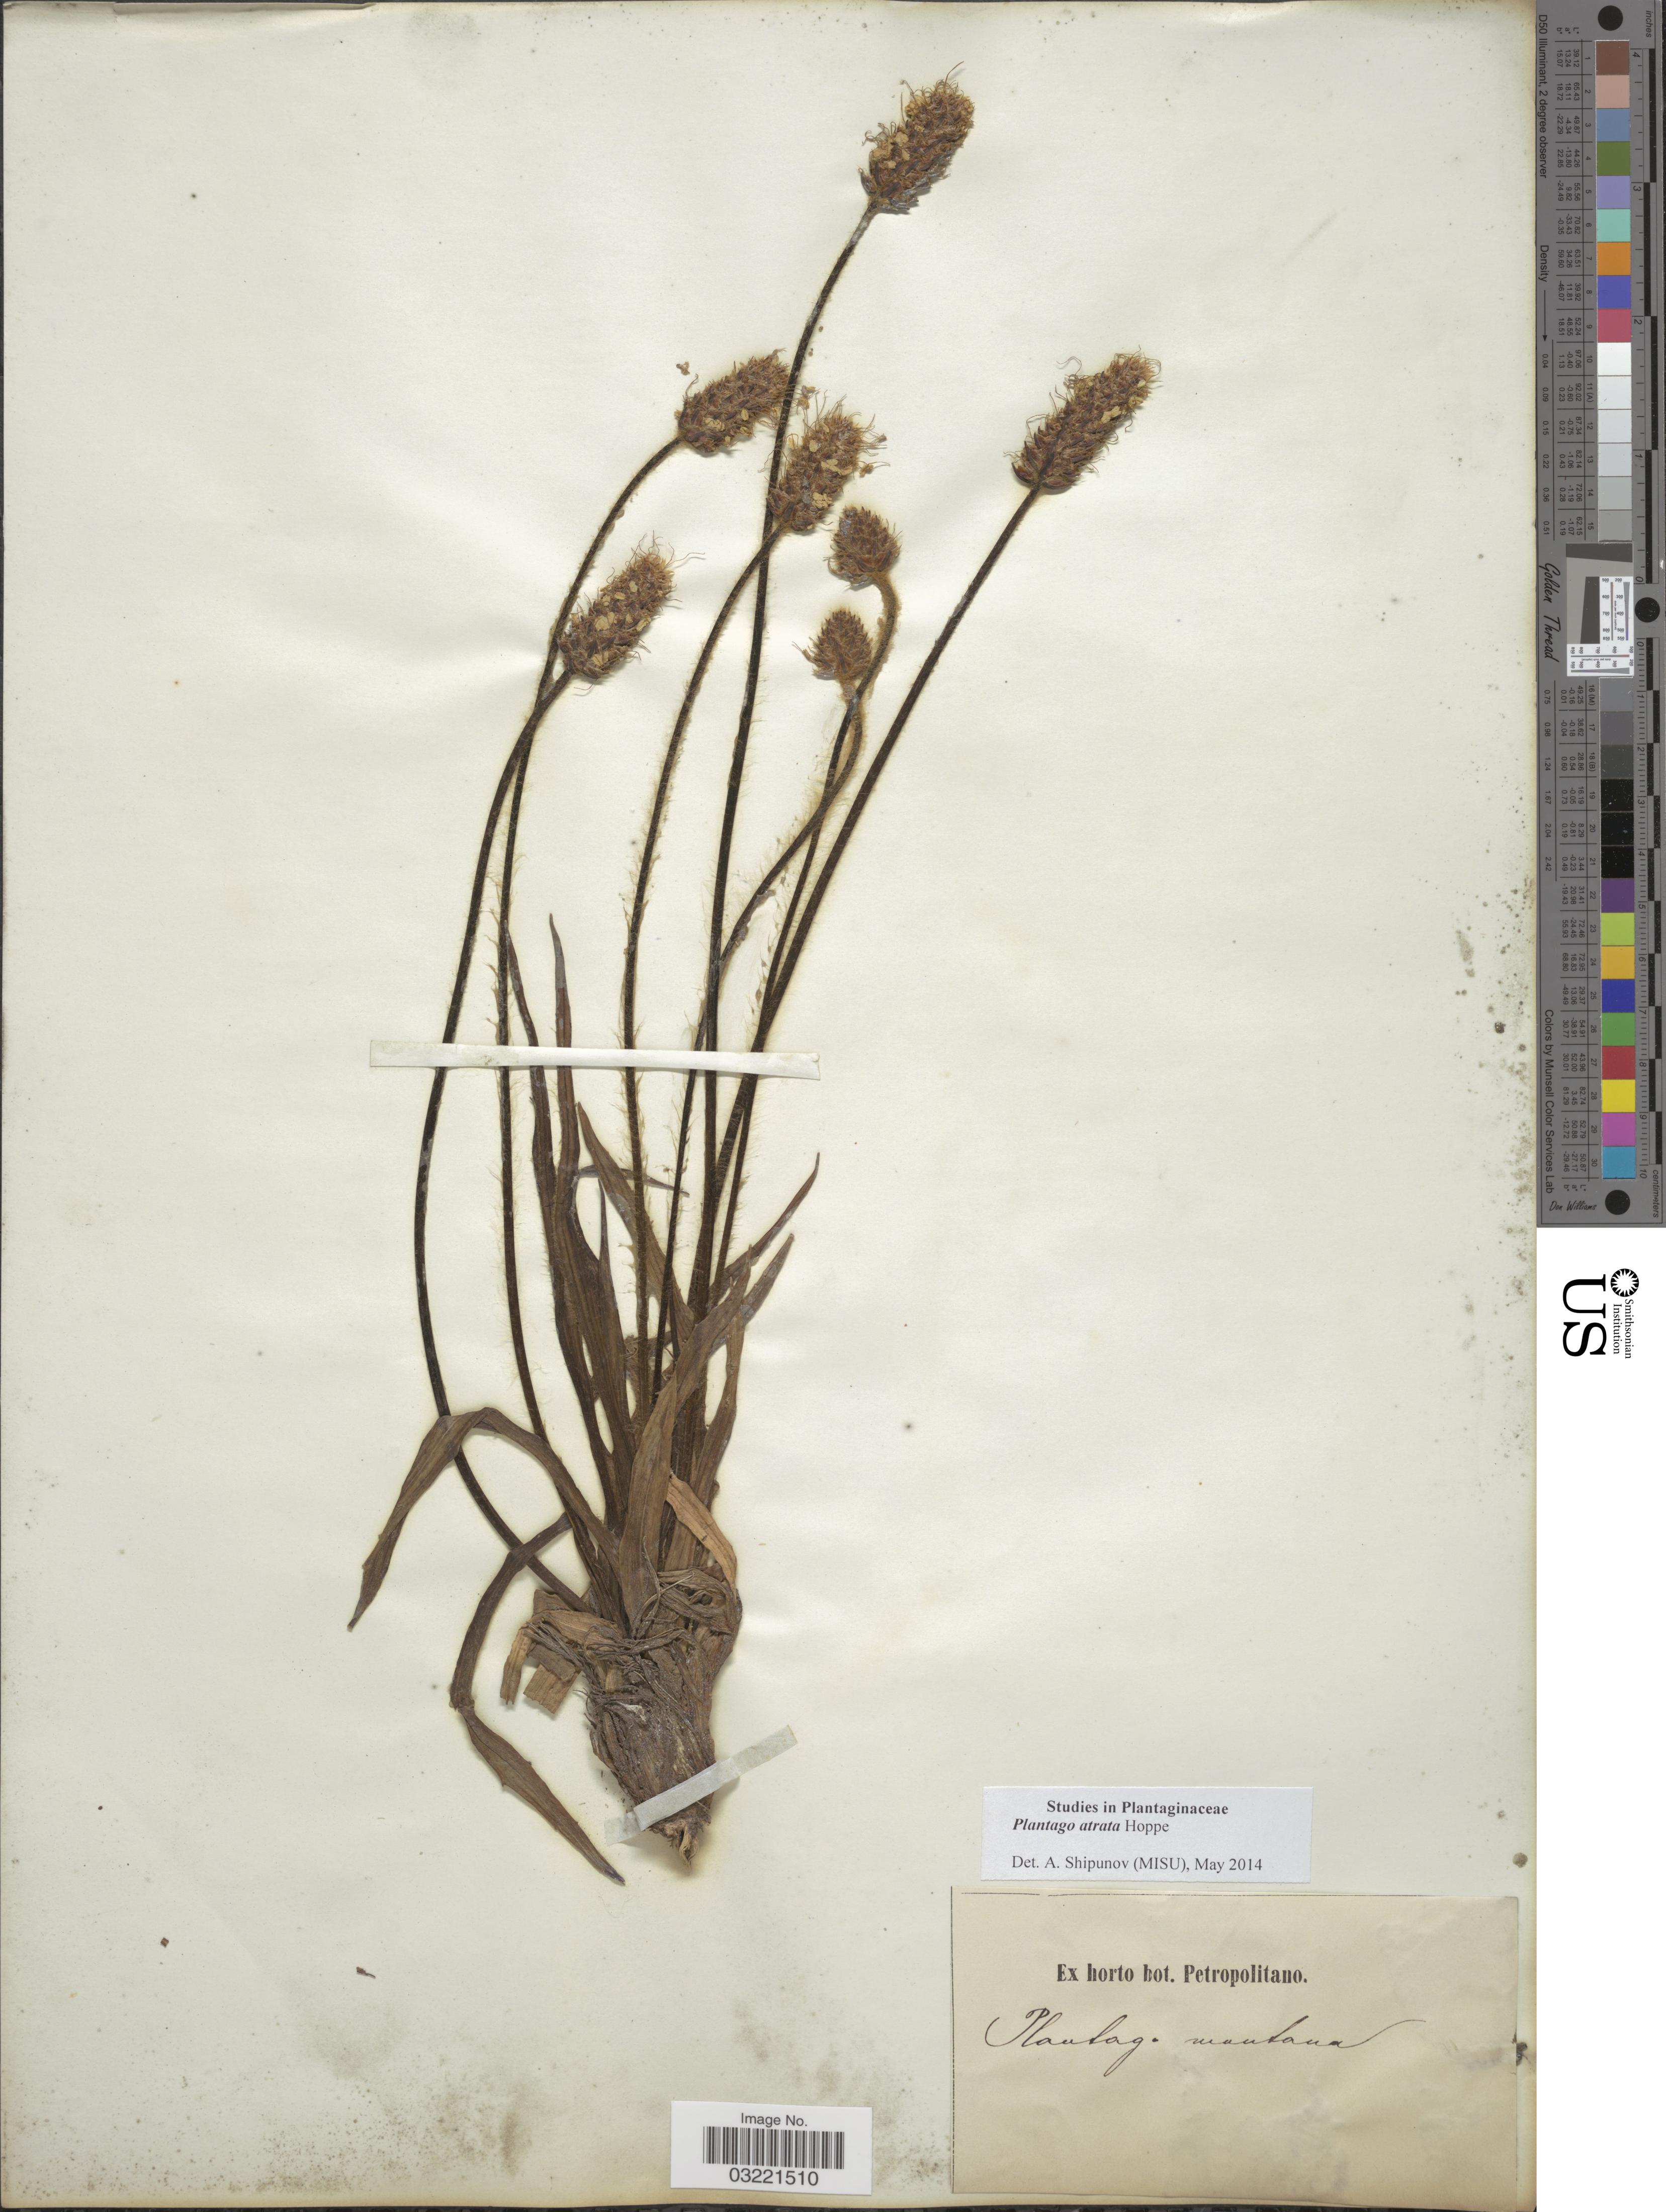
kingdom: Plantae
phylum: Tracheophyta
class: Magnoliopsida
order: Lamiales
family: Plantaginaceae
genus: Plantago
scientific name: Plantago atrata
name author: Hoppe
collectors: ex Horto Bot. Petropolitano